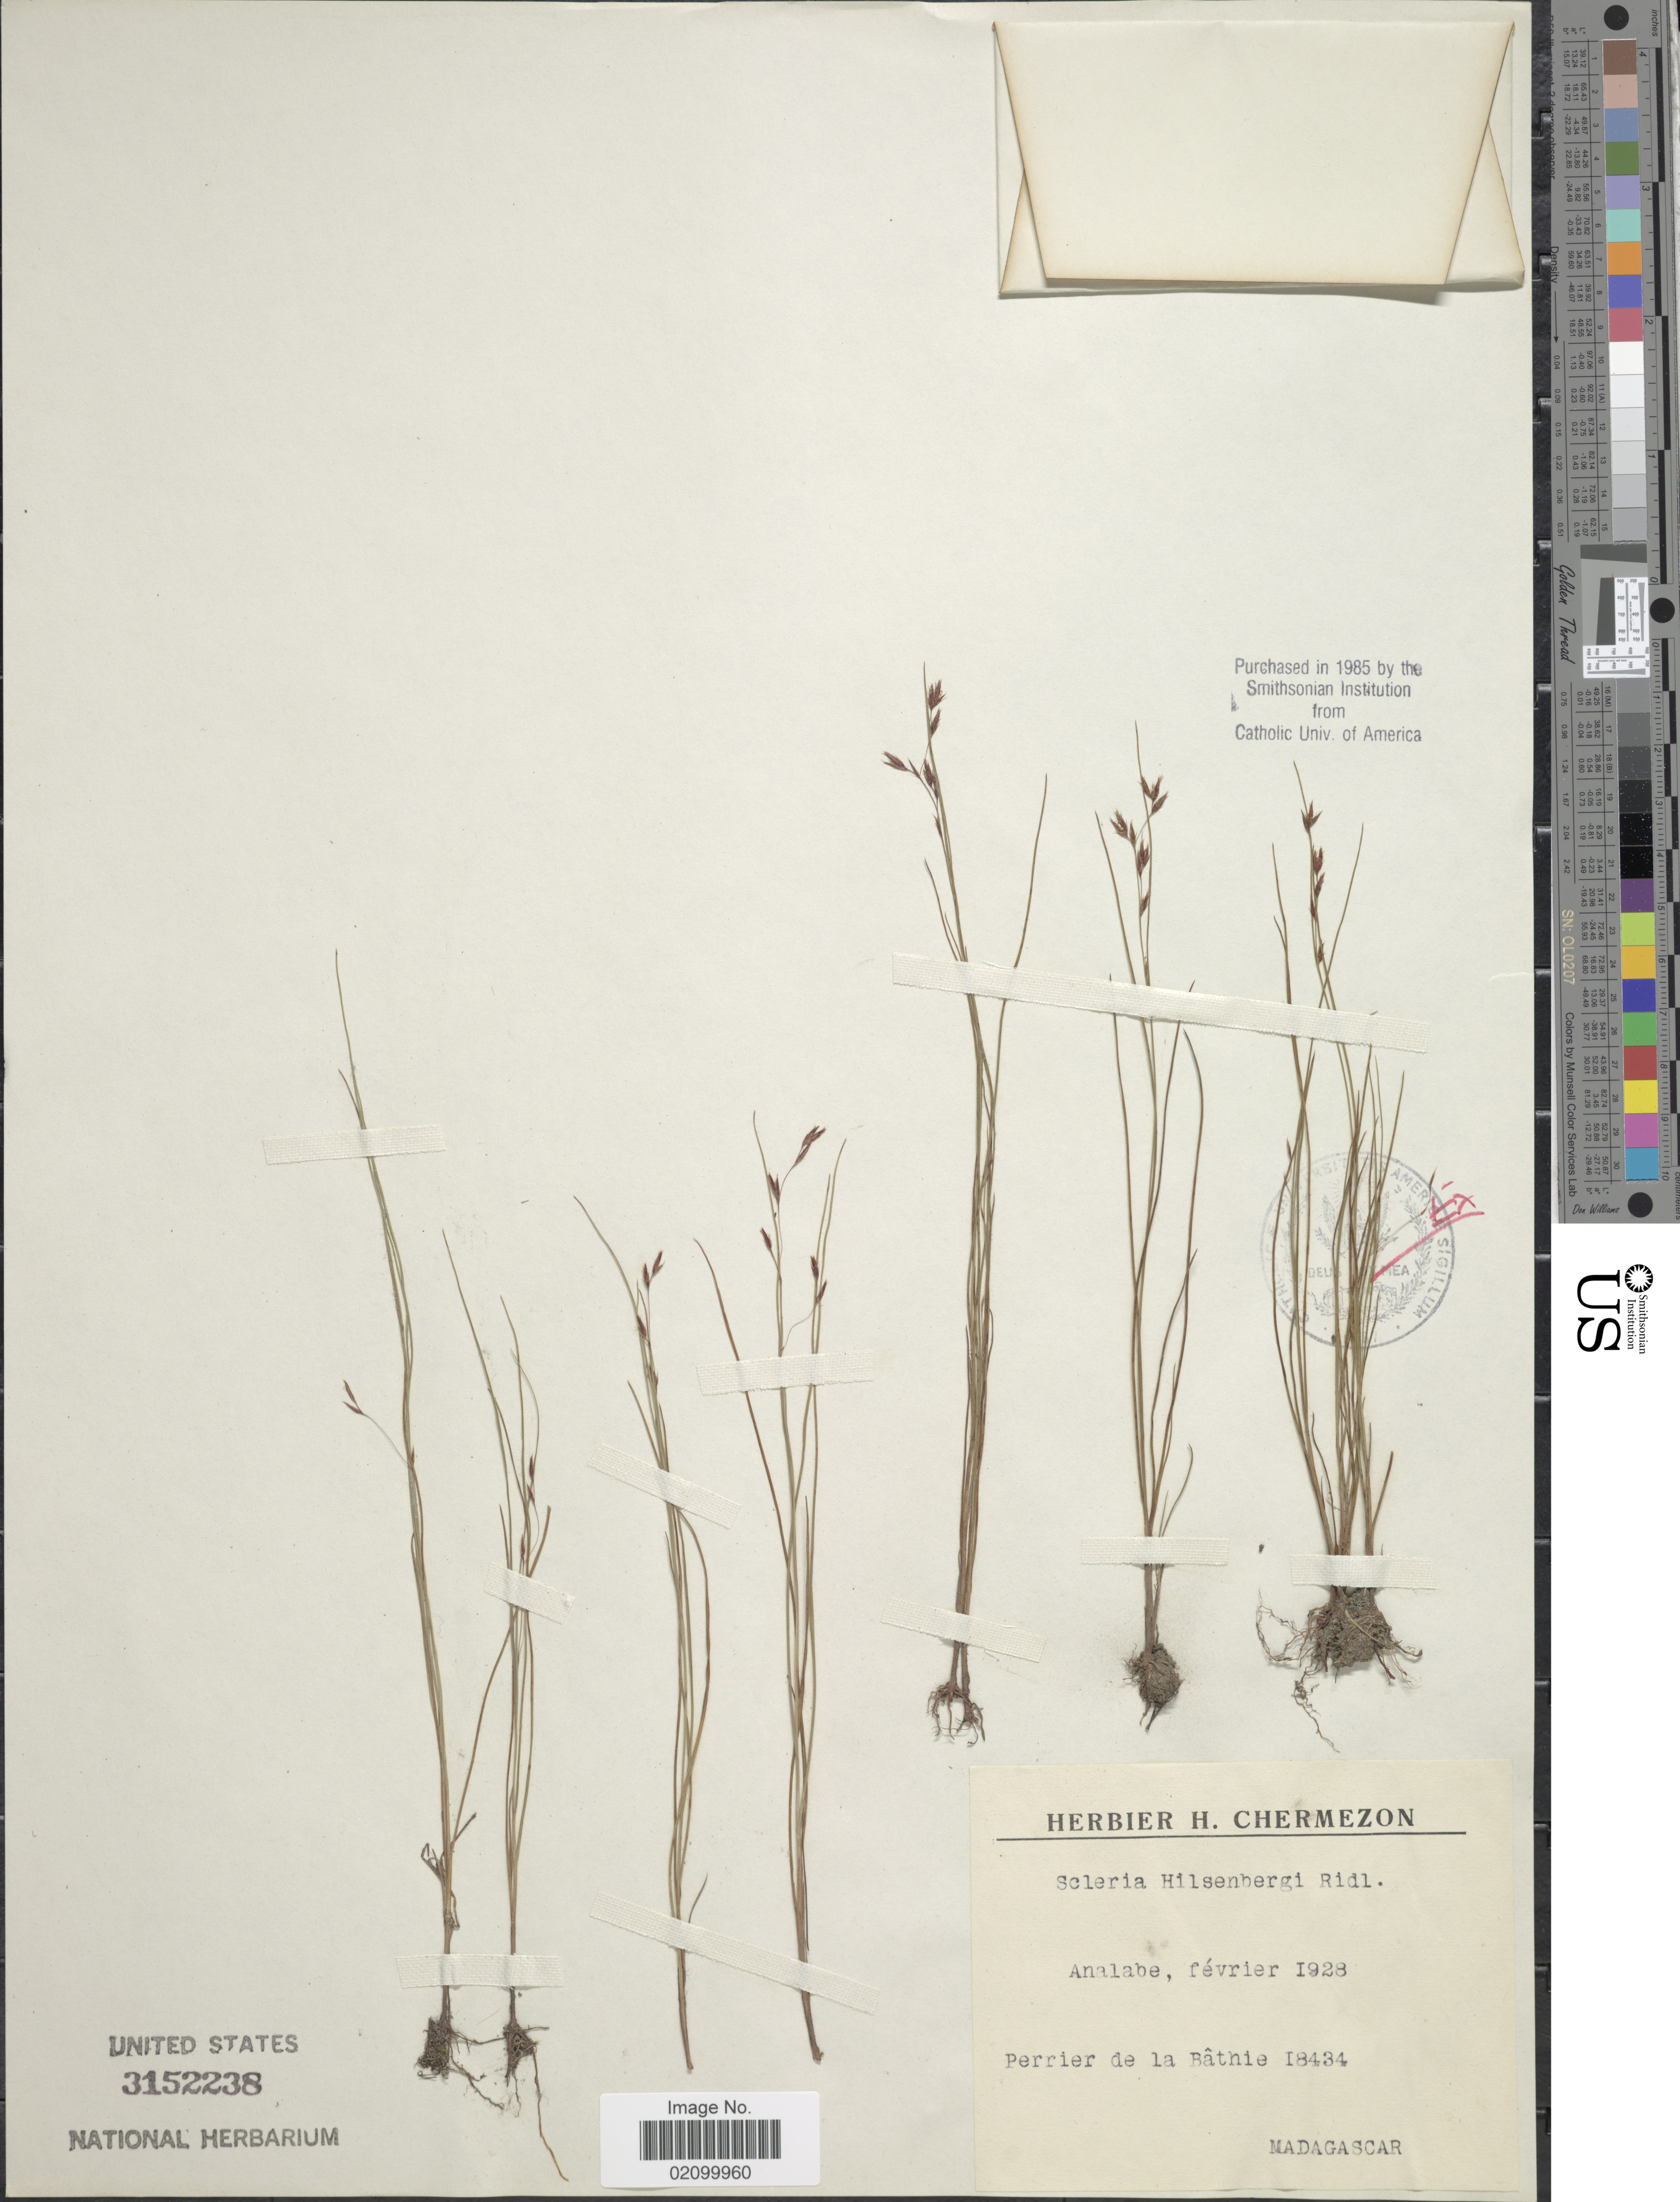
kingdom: Plantae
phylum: Tracheophyta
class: Liliopsida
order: Poales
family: Cyperaceae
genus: Scleria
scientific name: Scleria hilsenbergii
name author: Ridl.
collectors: Perrier de la Bâthie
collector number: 18434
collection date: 1928-02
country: Madagascar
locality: Analabe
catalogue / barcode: US 3152238